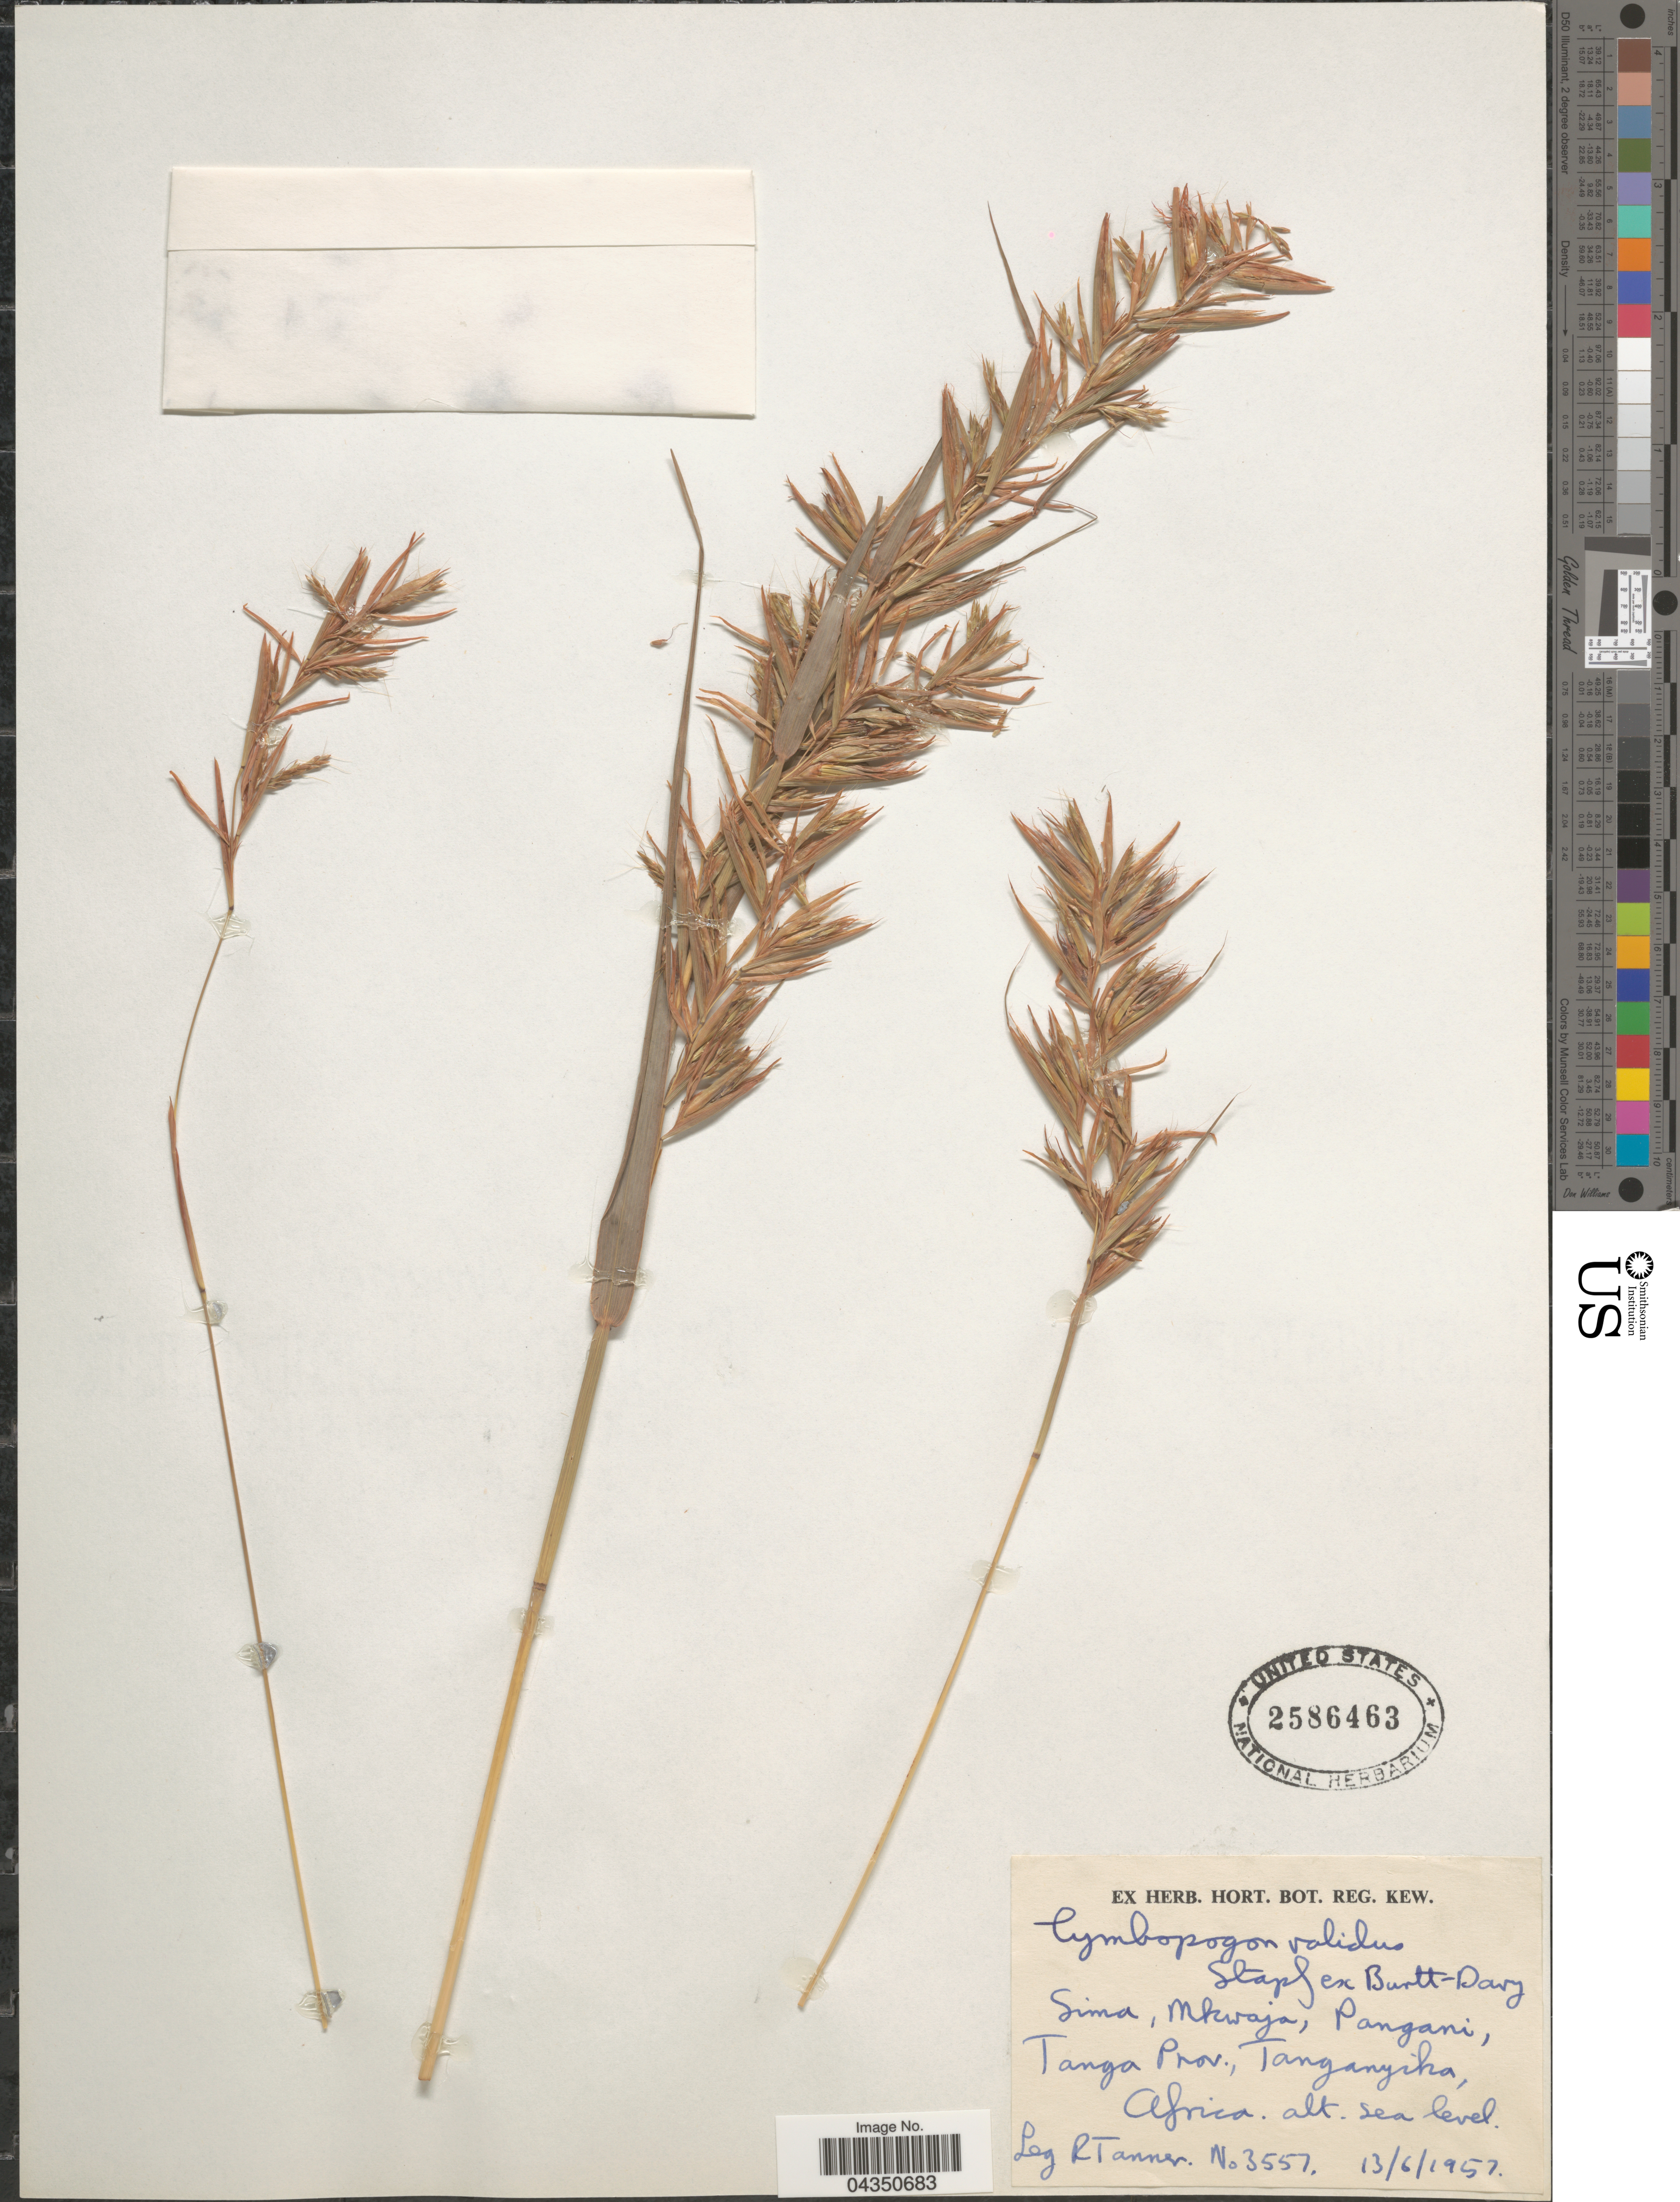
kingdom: Plantae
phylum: Tracheophyta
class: Liliopsida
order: Poales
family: Poaceae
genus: Cymbopogon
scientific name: Cymbopogon nardus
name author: (L.) Rendle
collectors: R. Tanner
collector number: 3557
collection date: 1957-06-13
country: Tanzania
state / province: Tanga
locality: Sima, Mkwaja, Pangani, Tanganyika.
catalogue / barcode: US 2586463